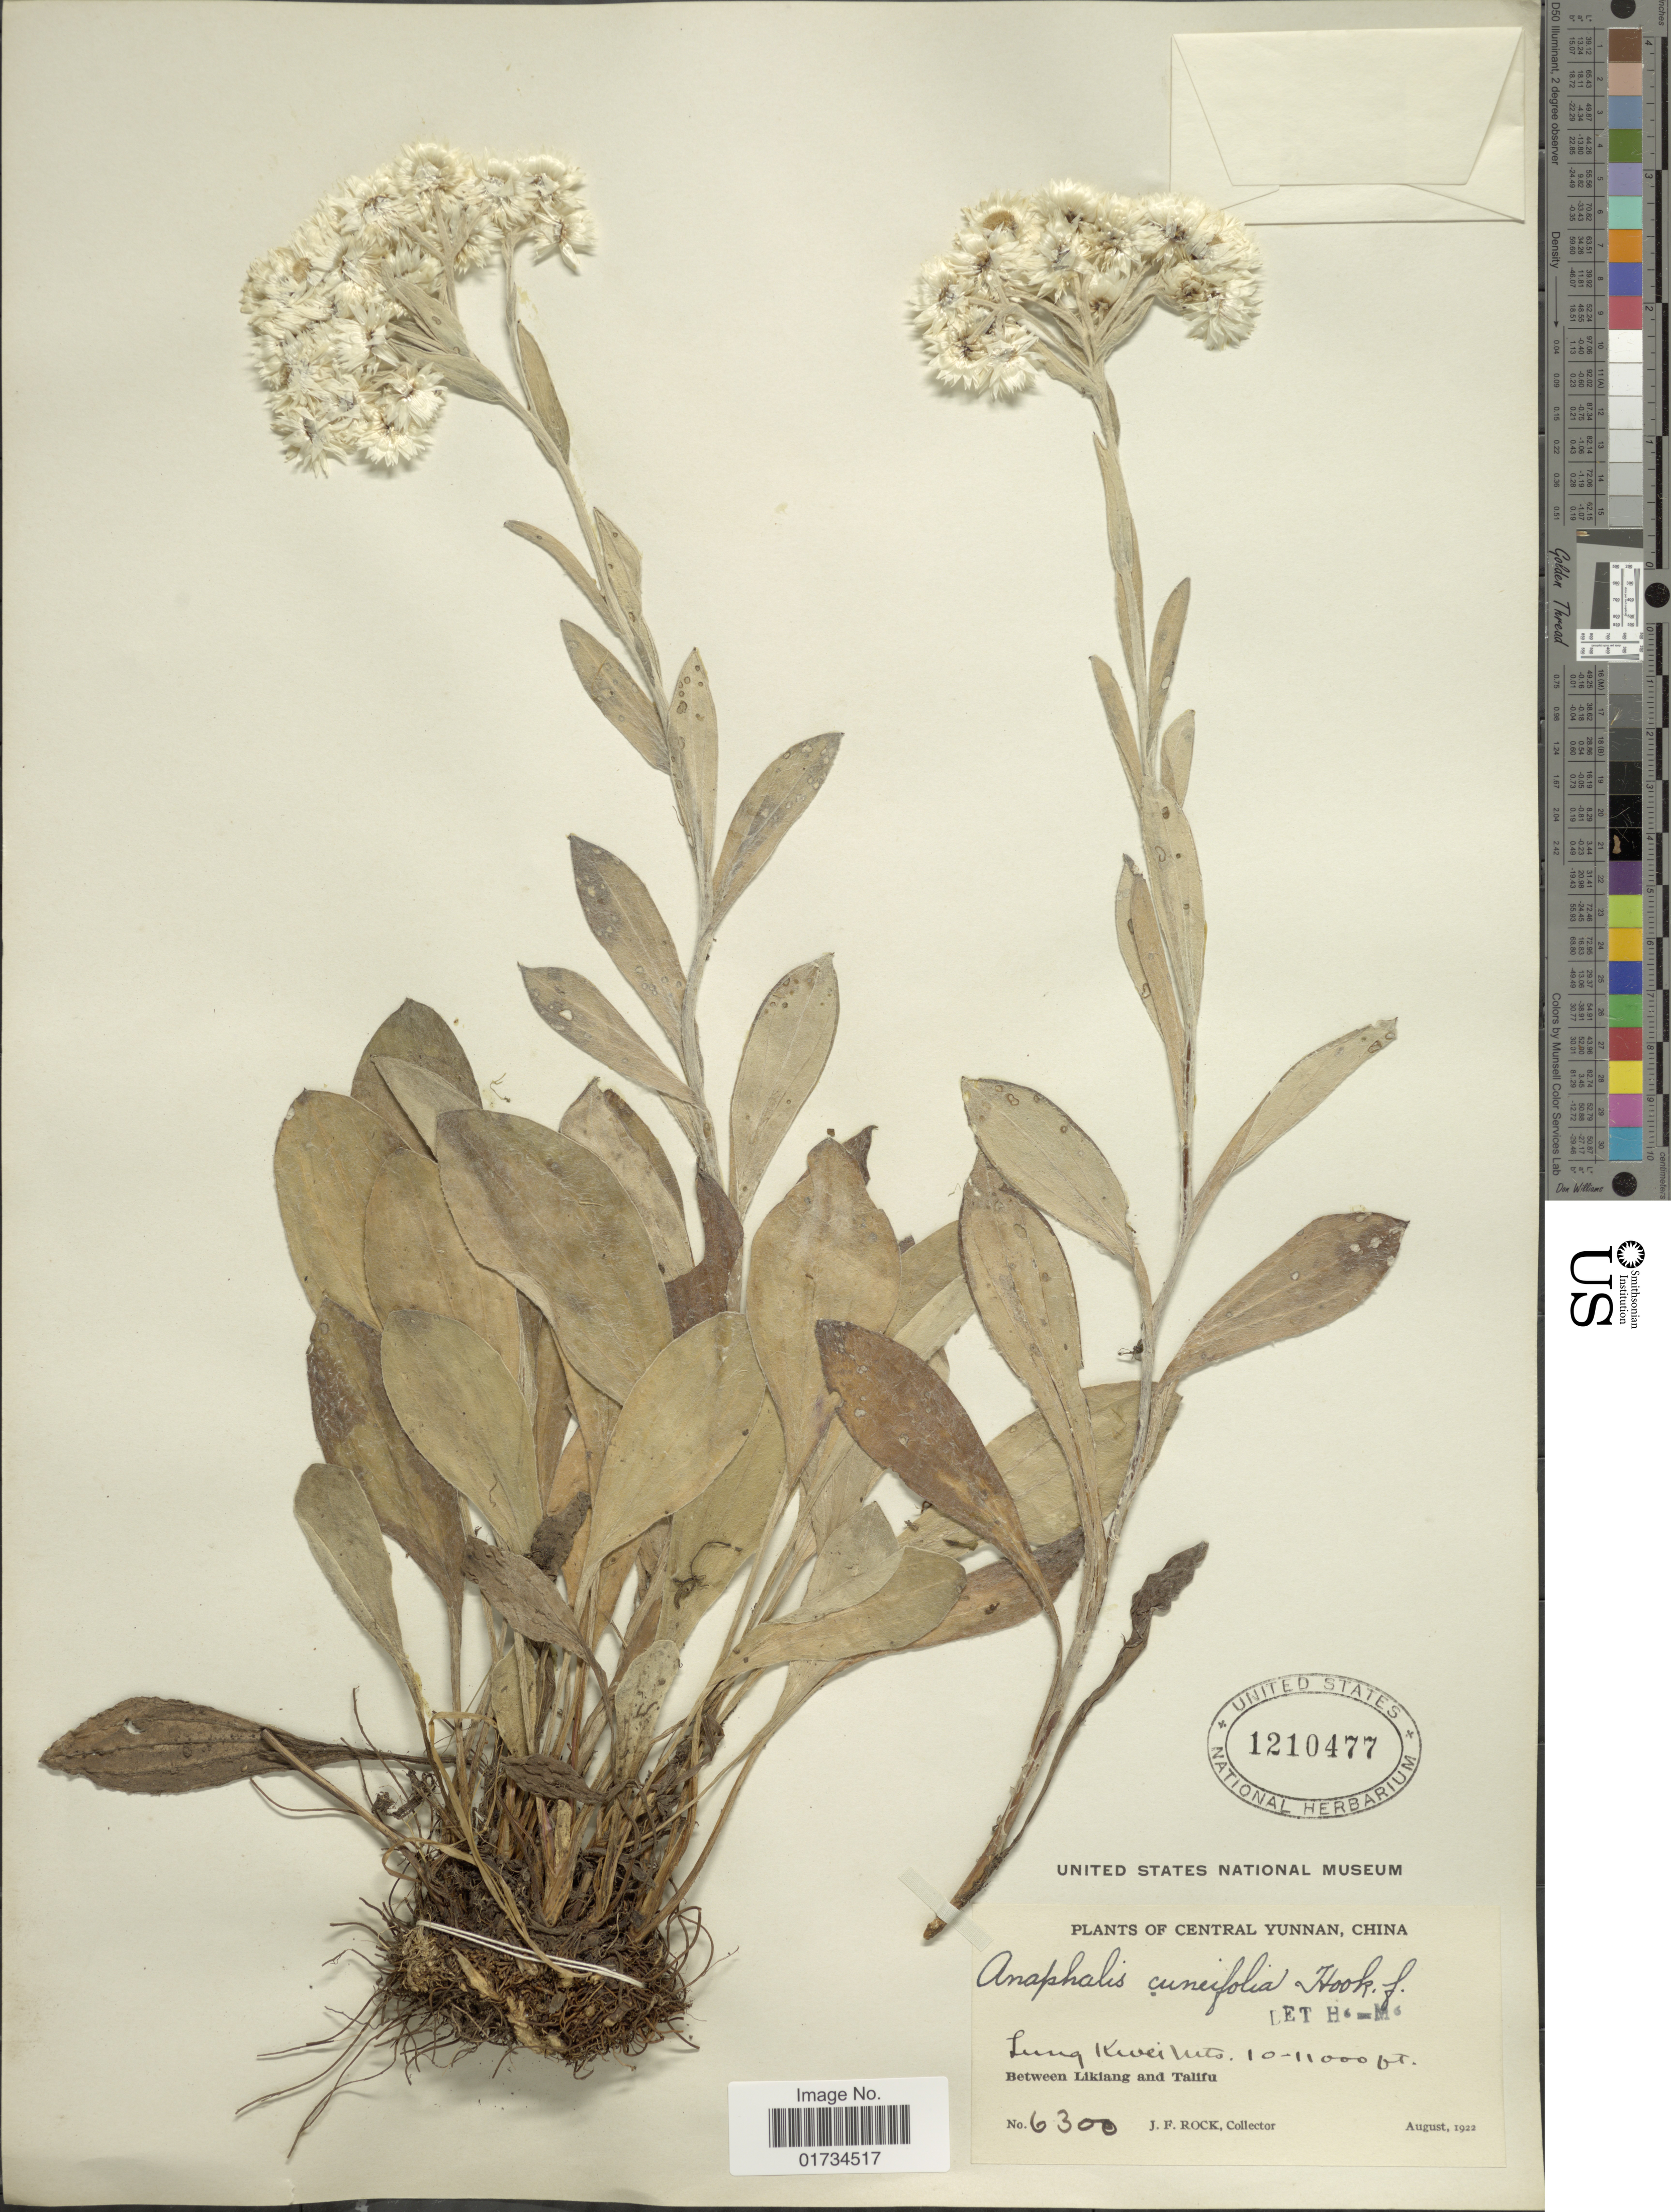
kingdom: Plantae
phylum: Tracheophyta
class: Magnoliopsida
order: Asterales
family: Asteraceae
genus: Anaphalis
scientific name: Anaphalis cuneifolia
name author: Hook. f.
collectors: J. Rock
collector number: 6300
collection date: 1922-08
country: China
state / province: Yunnan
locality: Central Yunnan, China. Lung Kwei Mts. Between Likiang and Talifu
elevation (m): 3048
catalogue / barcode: US 1210477